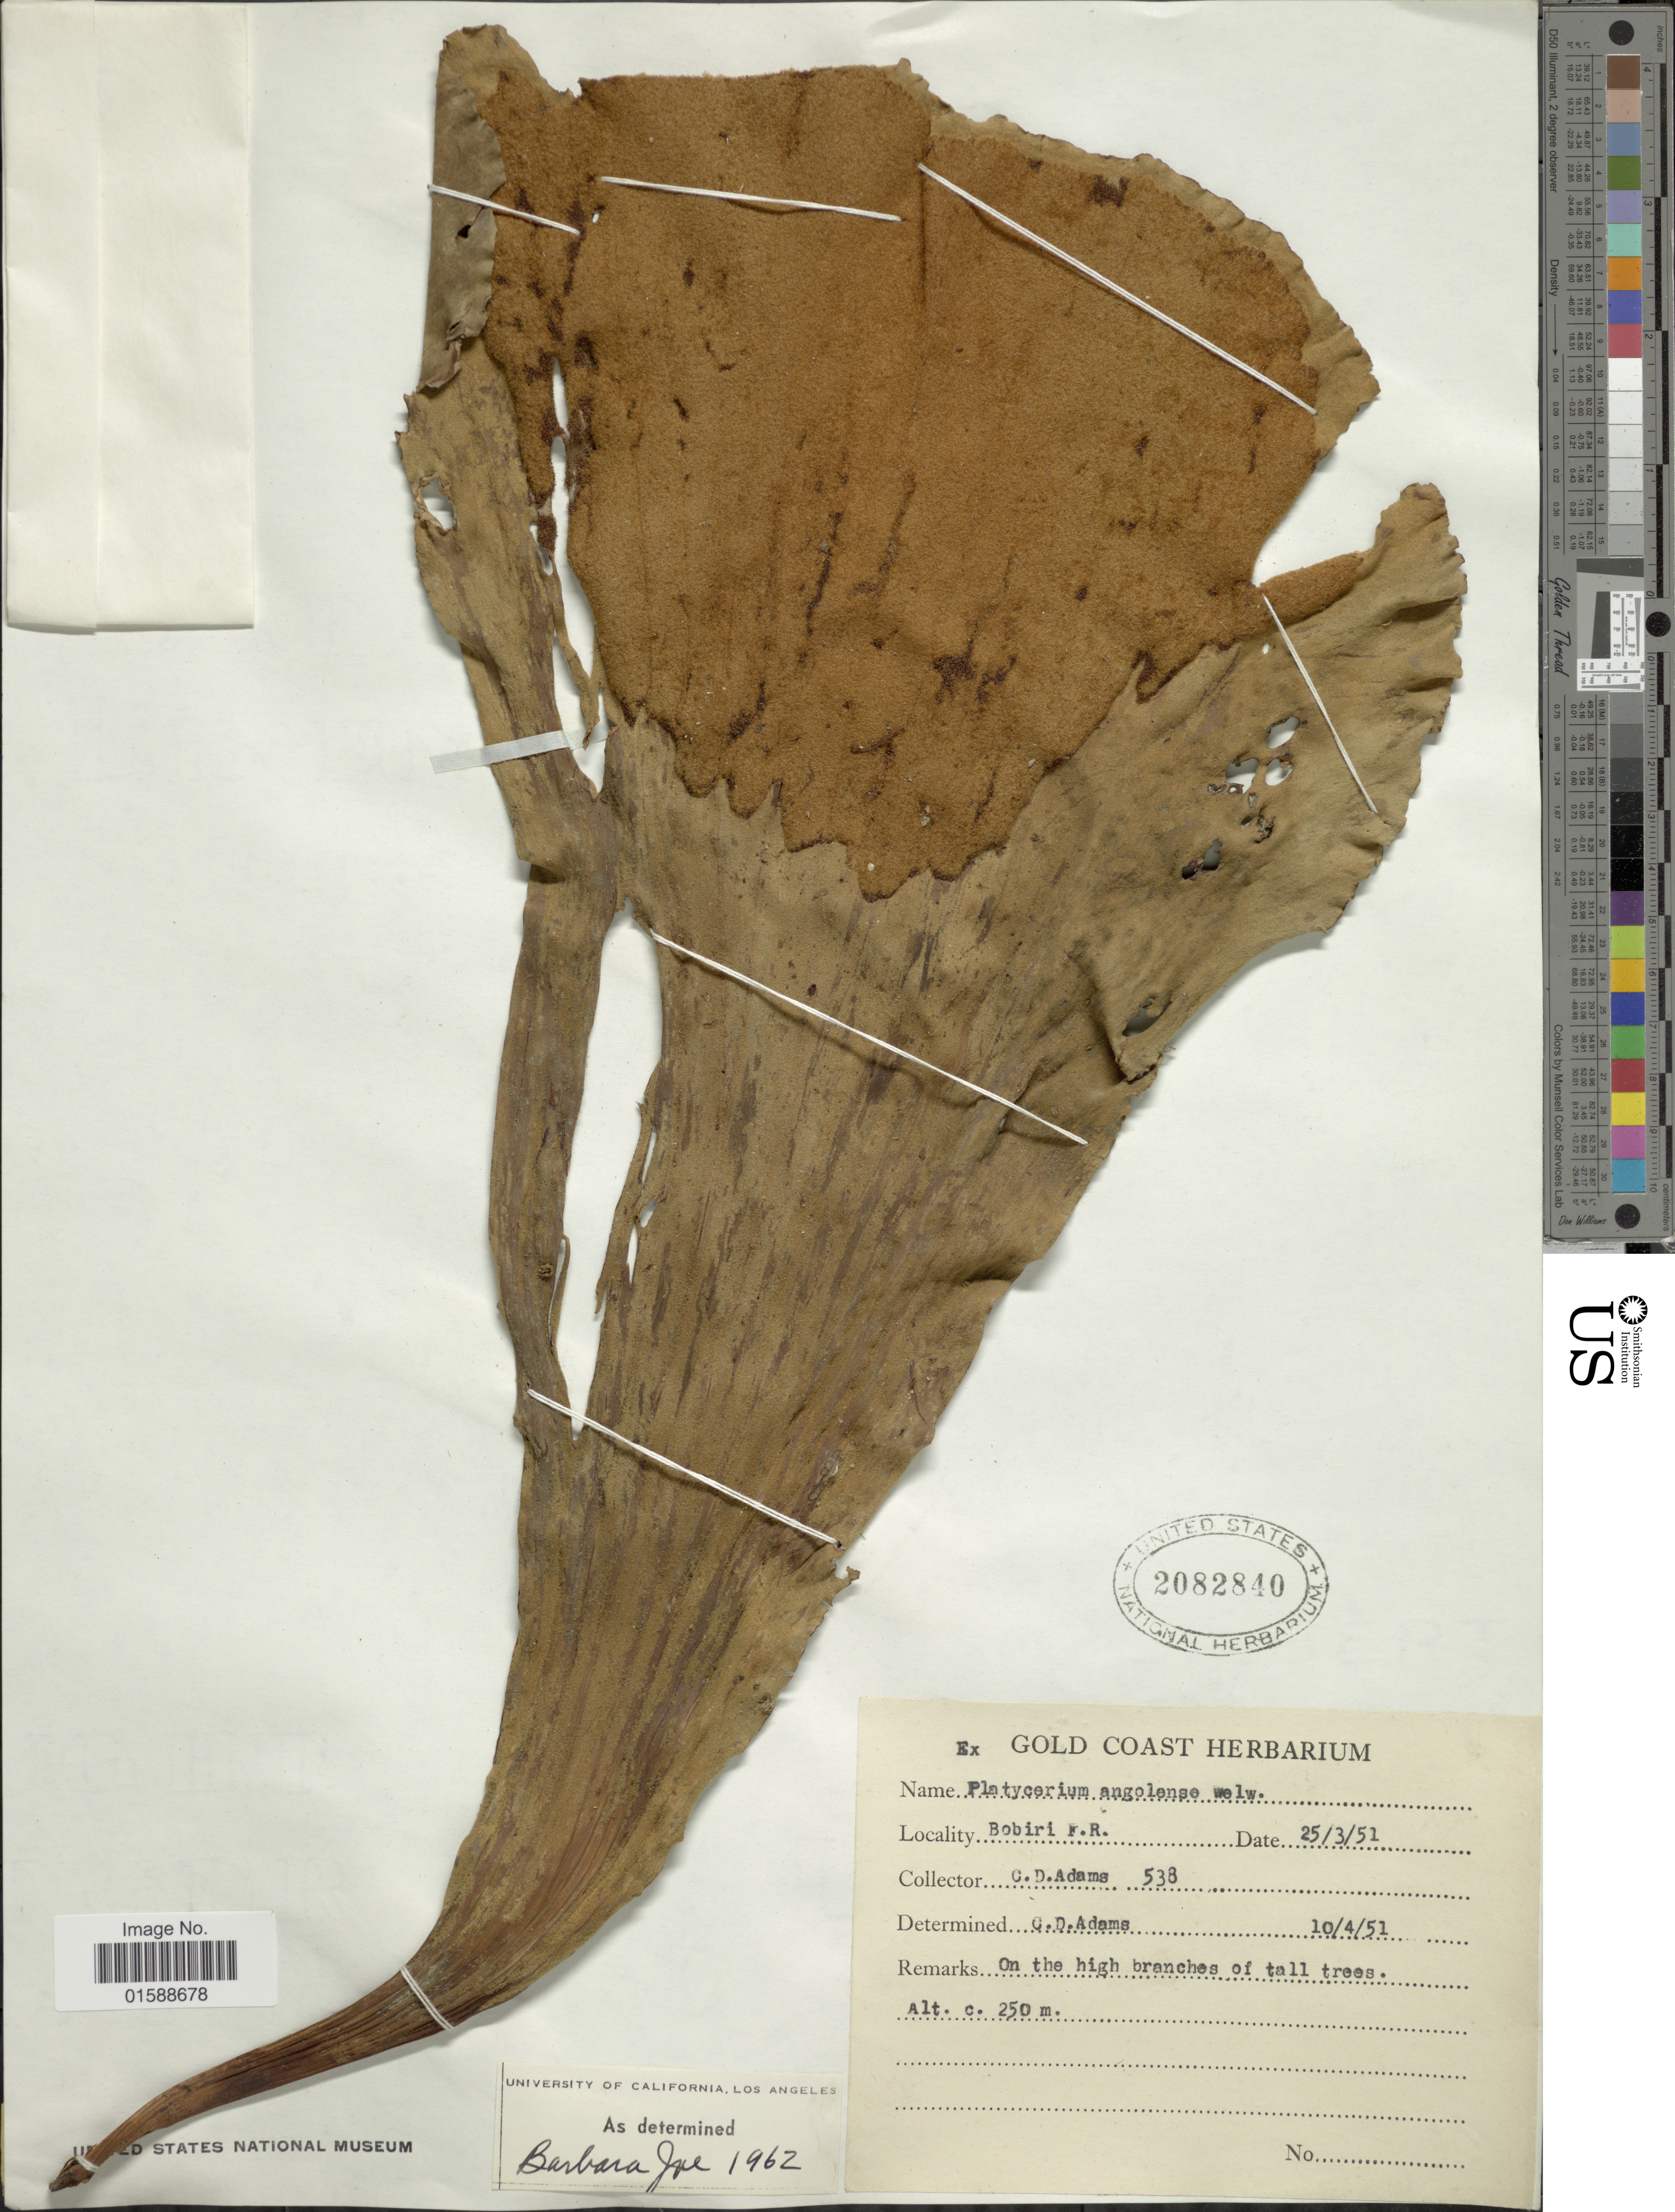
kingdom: Plantae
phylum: Tracheophyta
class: Polypodiopsida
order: Polypodiales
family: Polypodiaceae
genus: Platycerium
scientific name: Platycerium angolense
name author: Welw. ex Baker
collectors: C. D. Adams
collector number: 538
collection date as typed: Transcribed d/m/y: 25/3/51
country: Ghana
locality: Bobiri F. R.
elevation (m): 250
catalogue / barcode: US 2082840